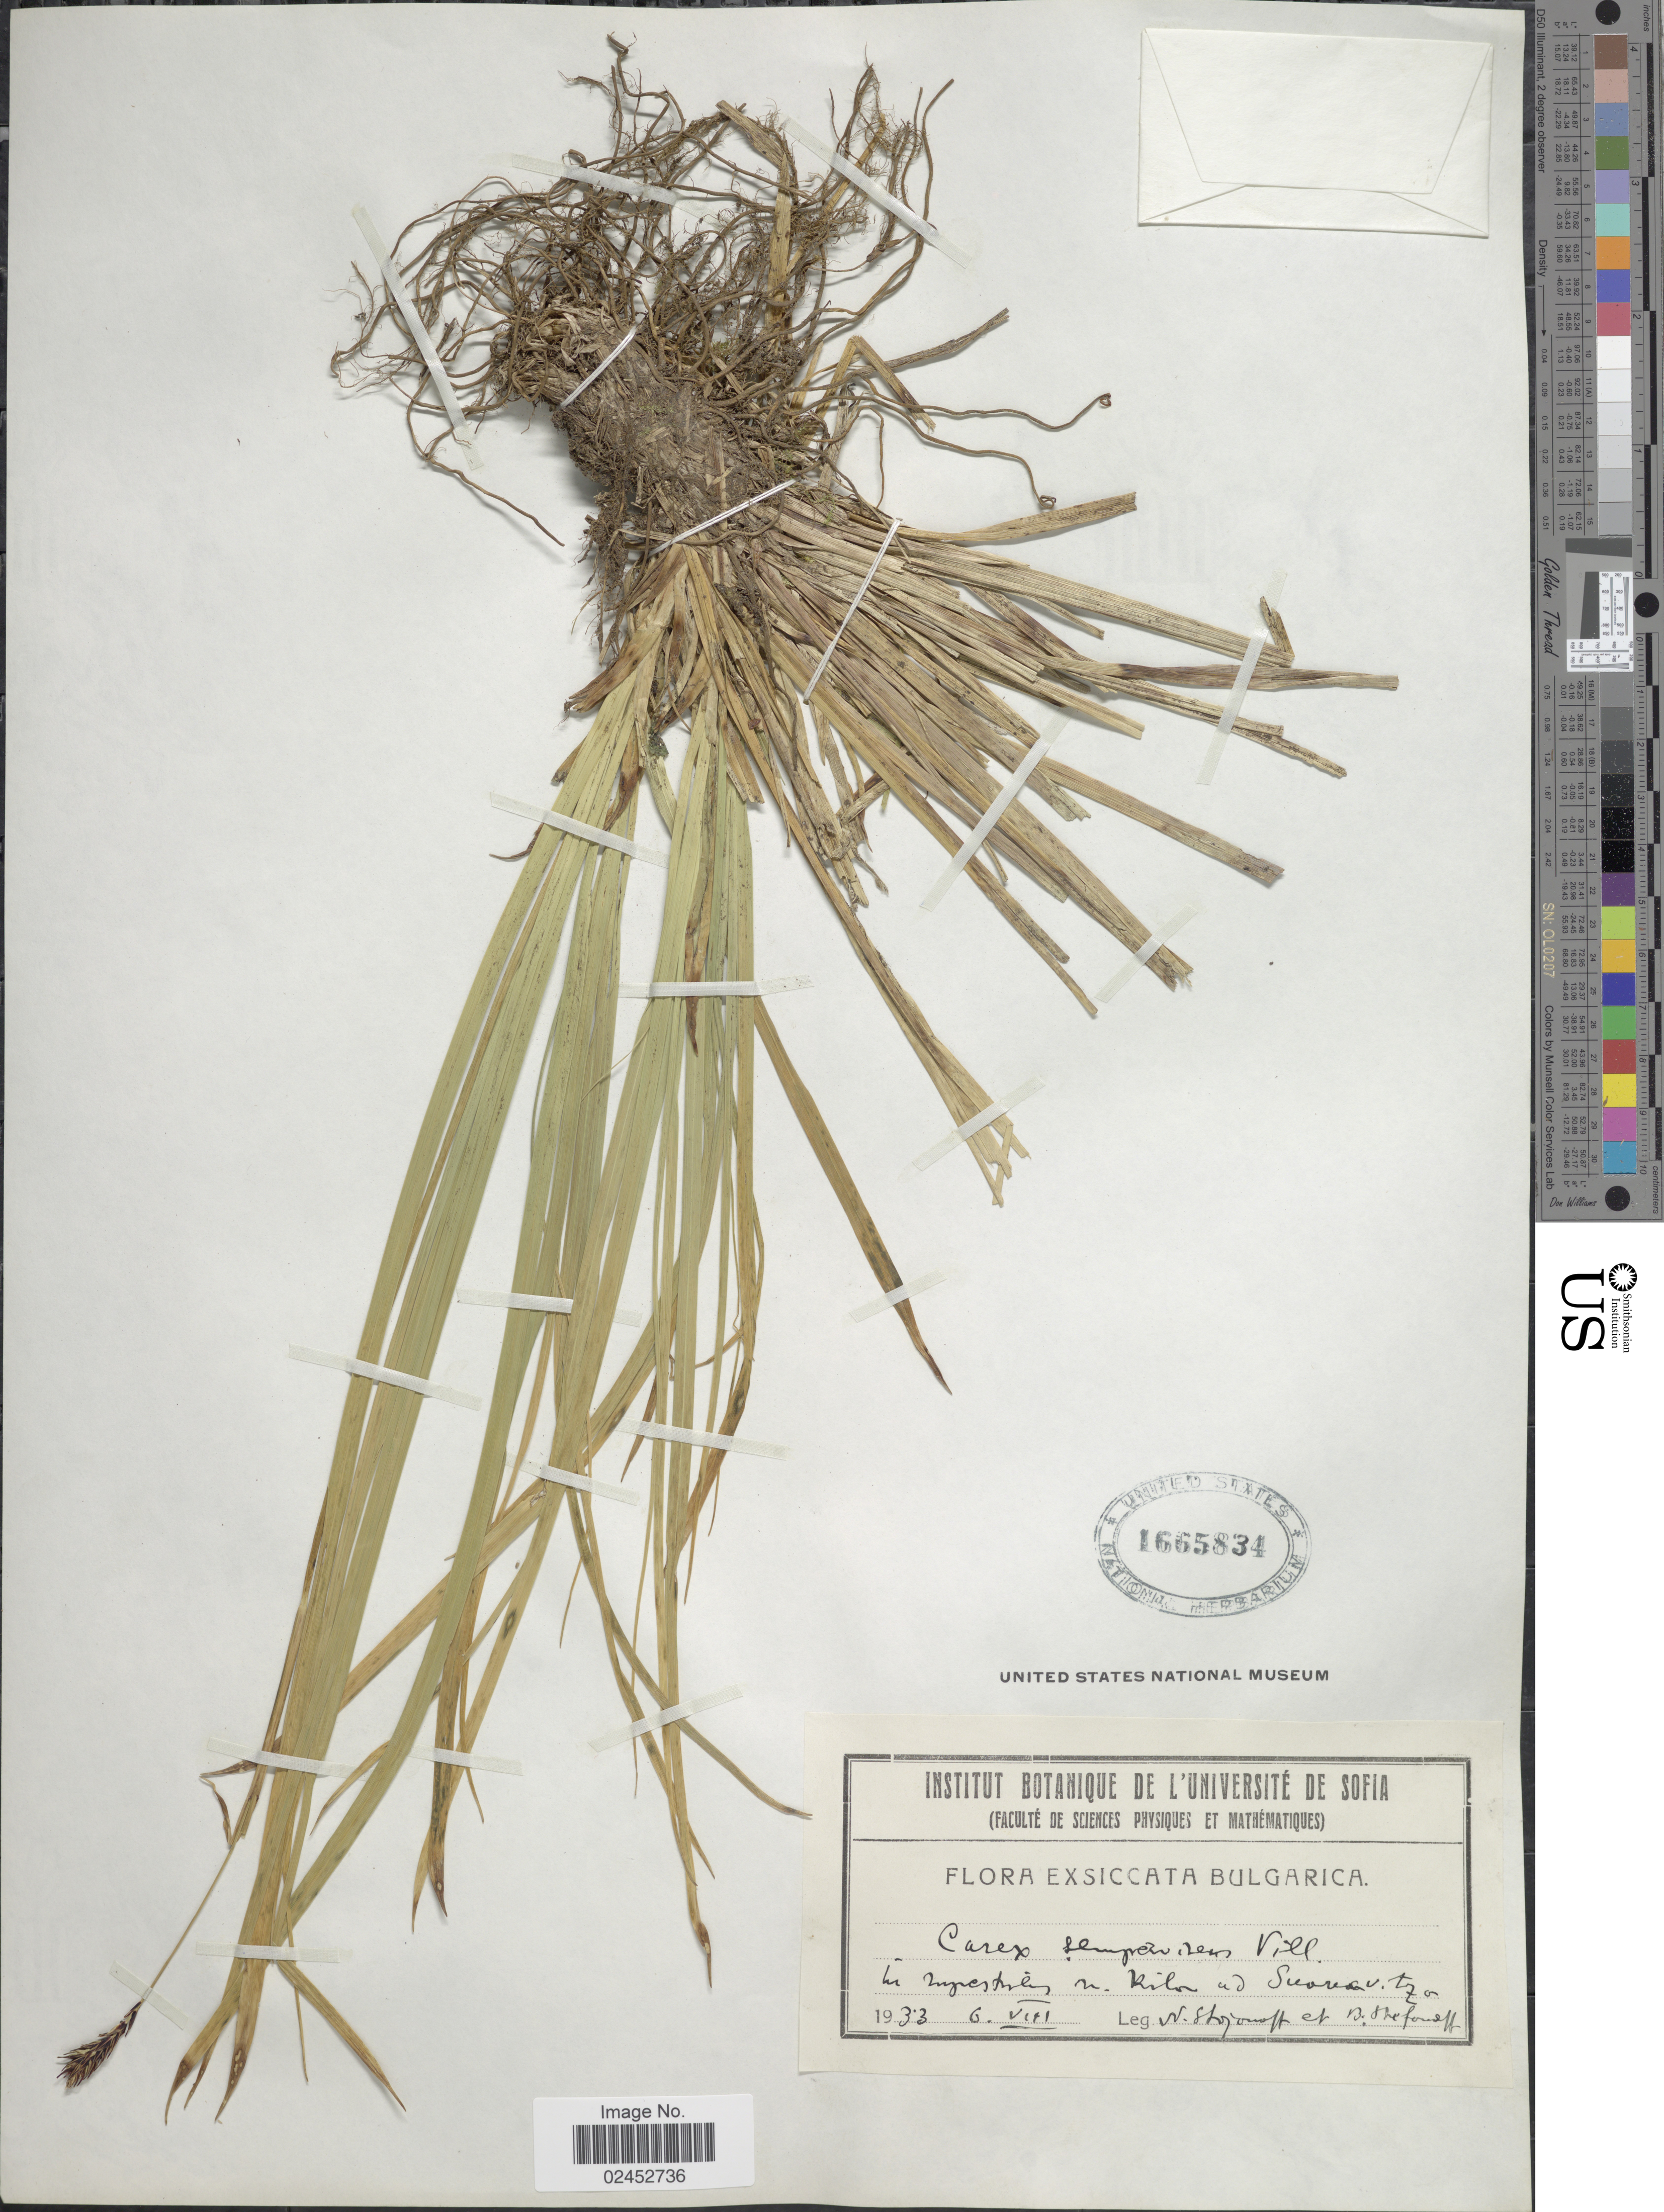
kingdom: Plantae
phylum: Tracheophyta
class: Liliopsida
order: Poales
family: Cyperaceae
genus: Carex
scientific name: Carex sempervirens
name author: Vill.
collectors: N. Stojanoff & Collector illegible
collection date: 1933-08-06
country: Bulgaria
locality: Bulgarica, in rupestribus in. Kilon ad Suoriavitz [interpreted]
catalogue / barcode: US 1665834